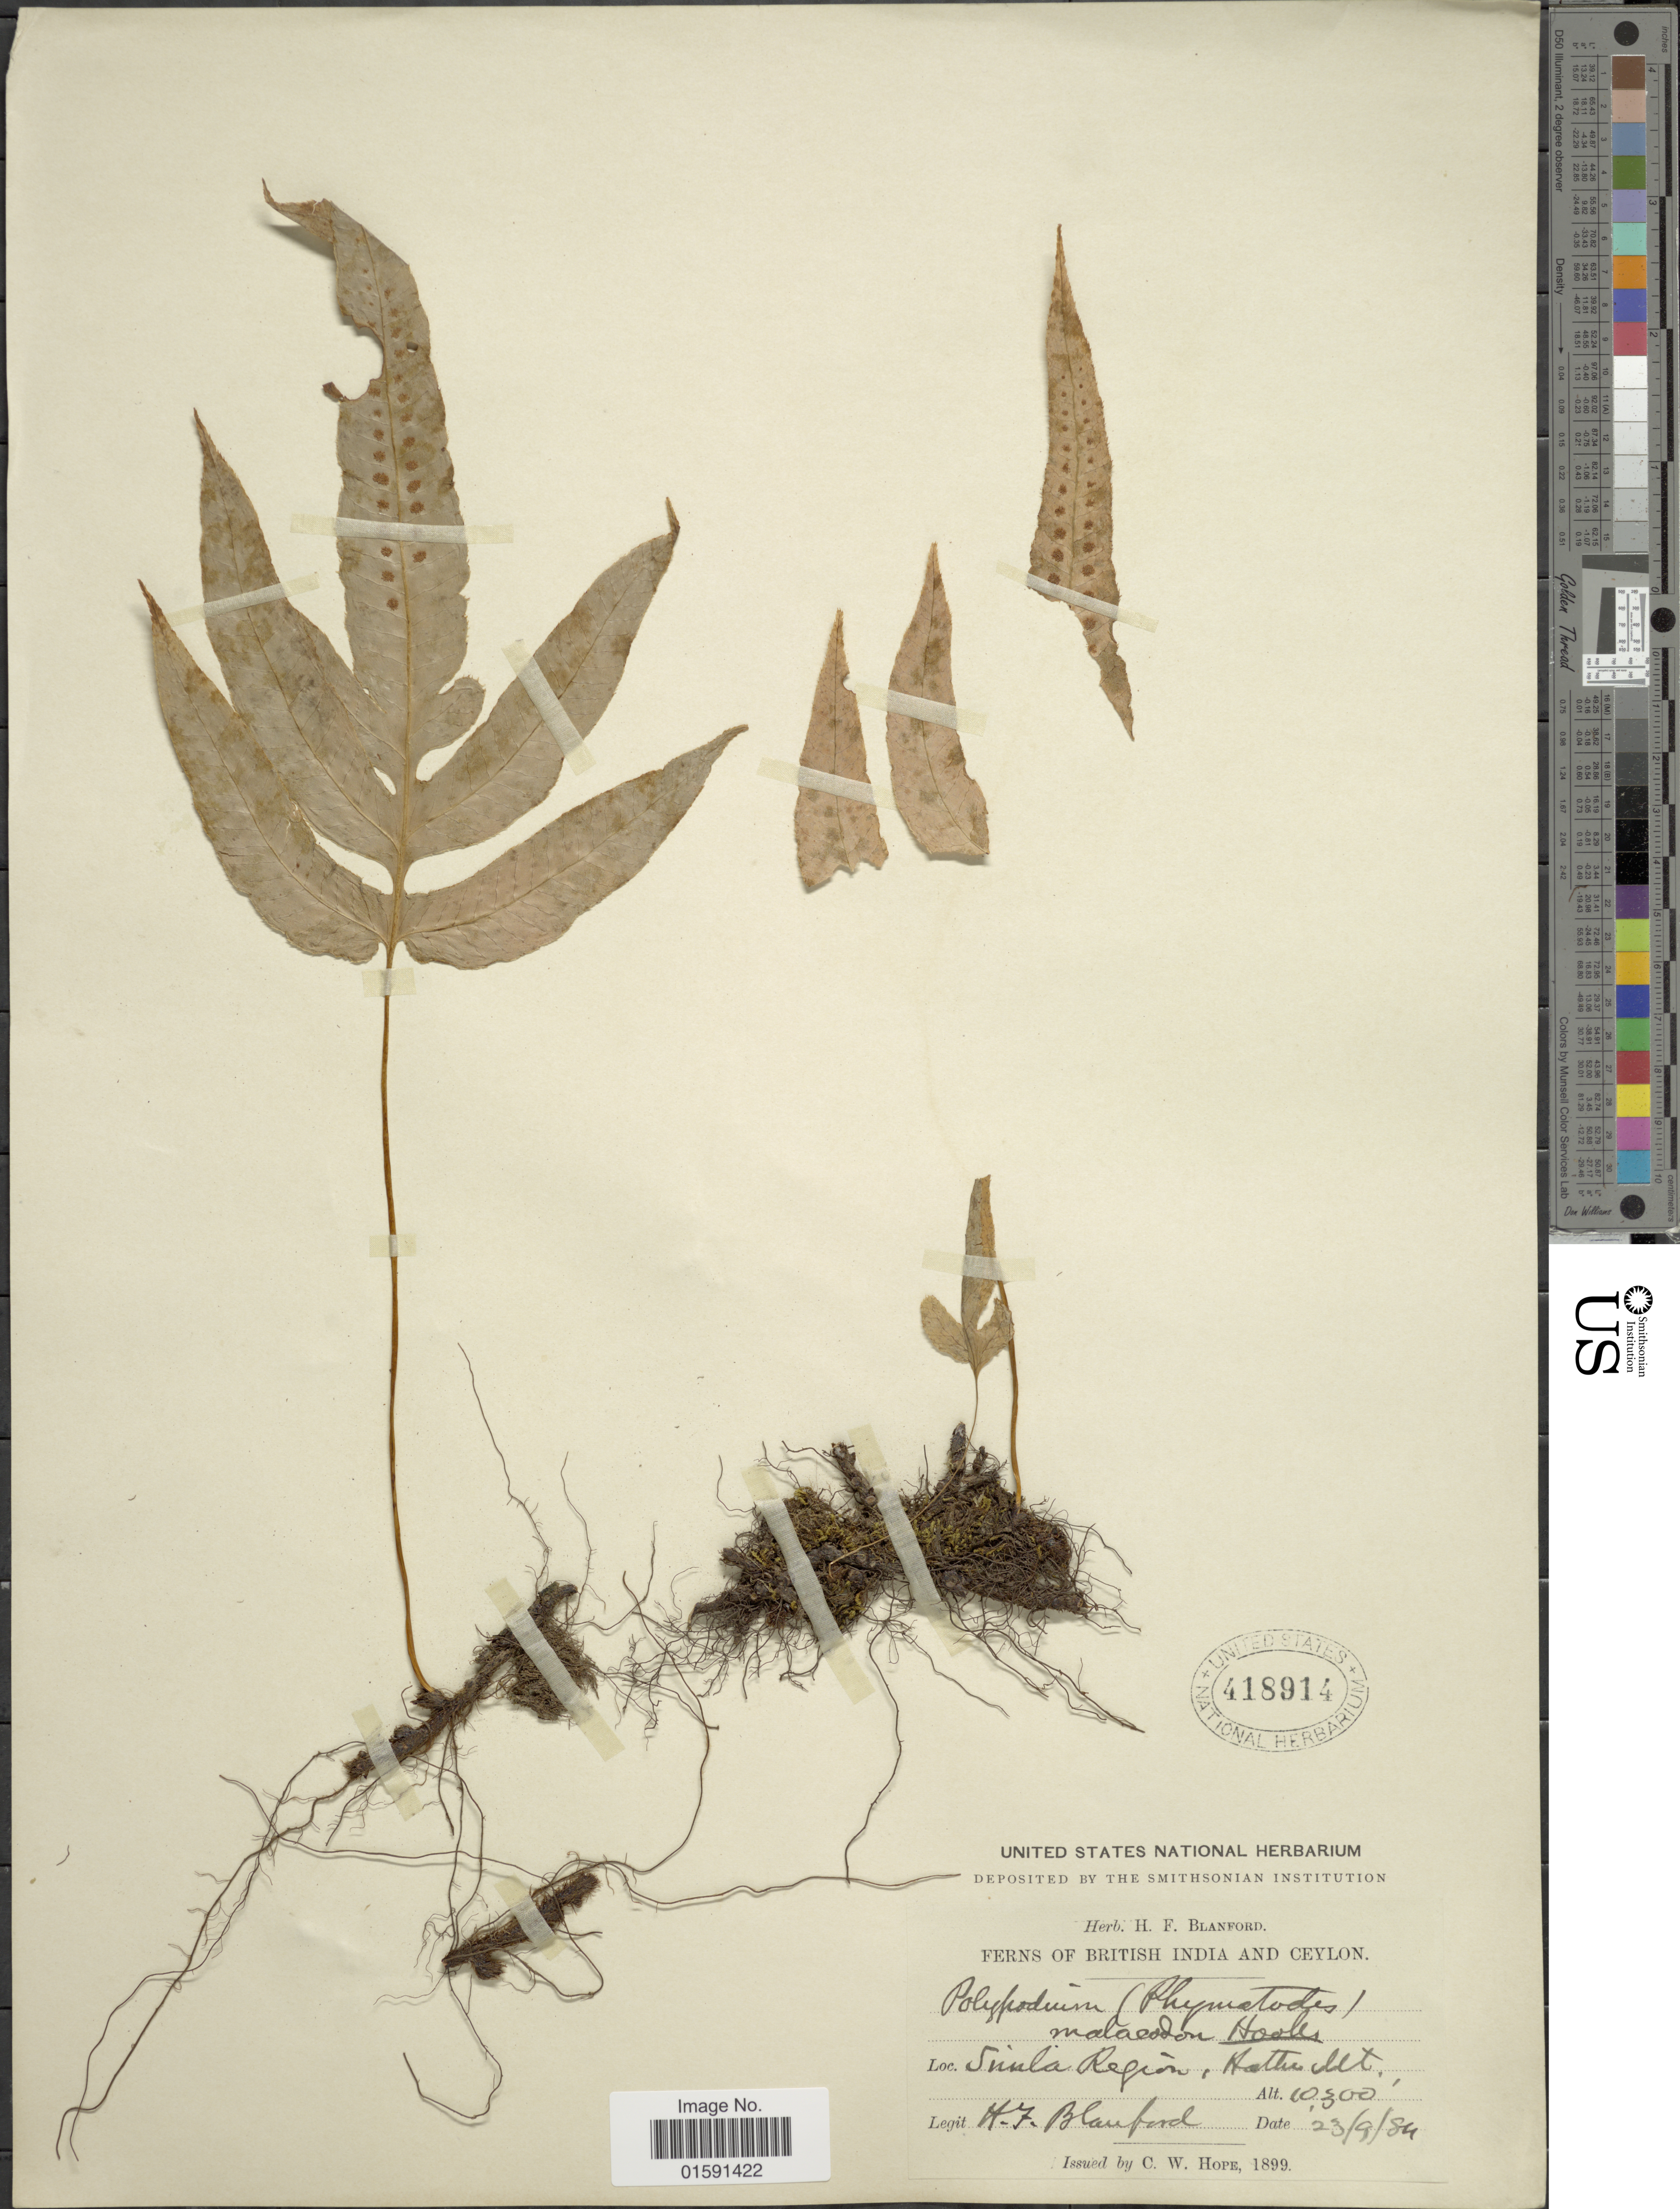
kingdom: Plantae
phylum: Tracheophyta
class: Polypodiopsida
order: Polypodiales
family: Polypodiaceae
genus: Selliguea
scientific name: Selliguea malacodon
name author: (Hook.) S. L. Yu et al.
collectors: H. Blanford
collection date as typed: Transcribed d/m/y: 23/9/84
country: India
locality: British India and Ceylon, Simla region, Hattu Mt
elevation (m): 3139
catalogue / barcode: US 418914